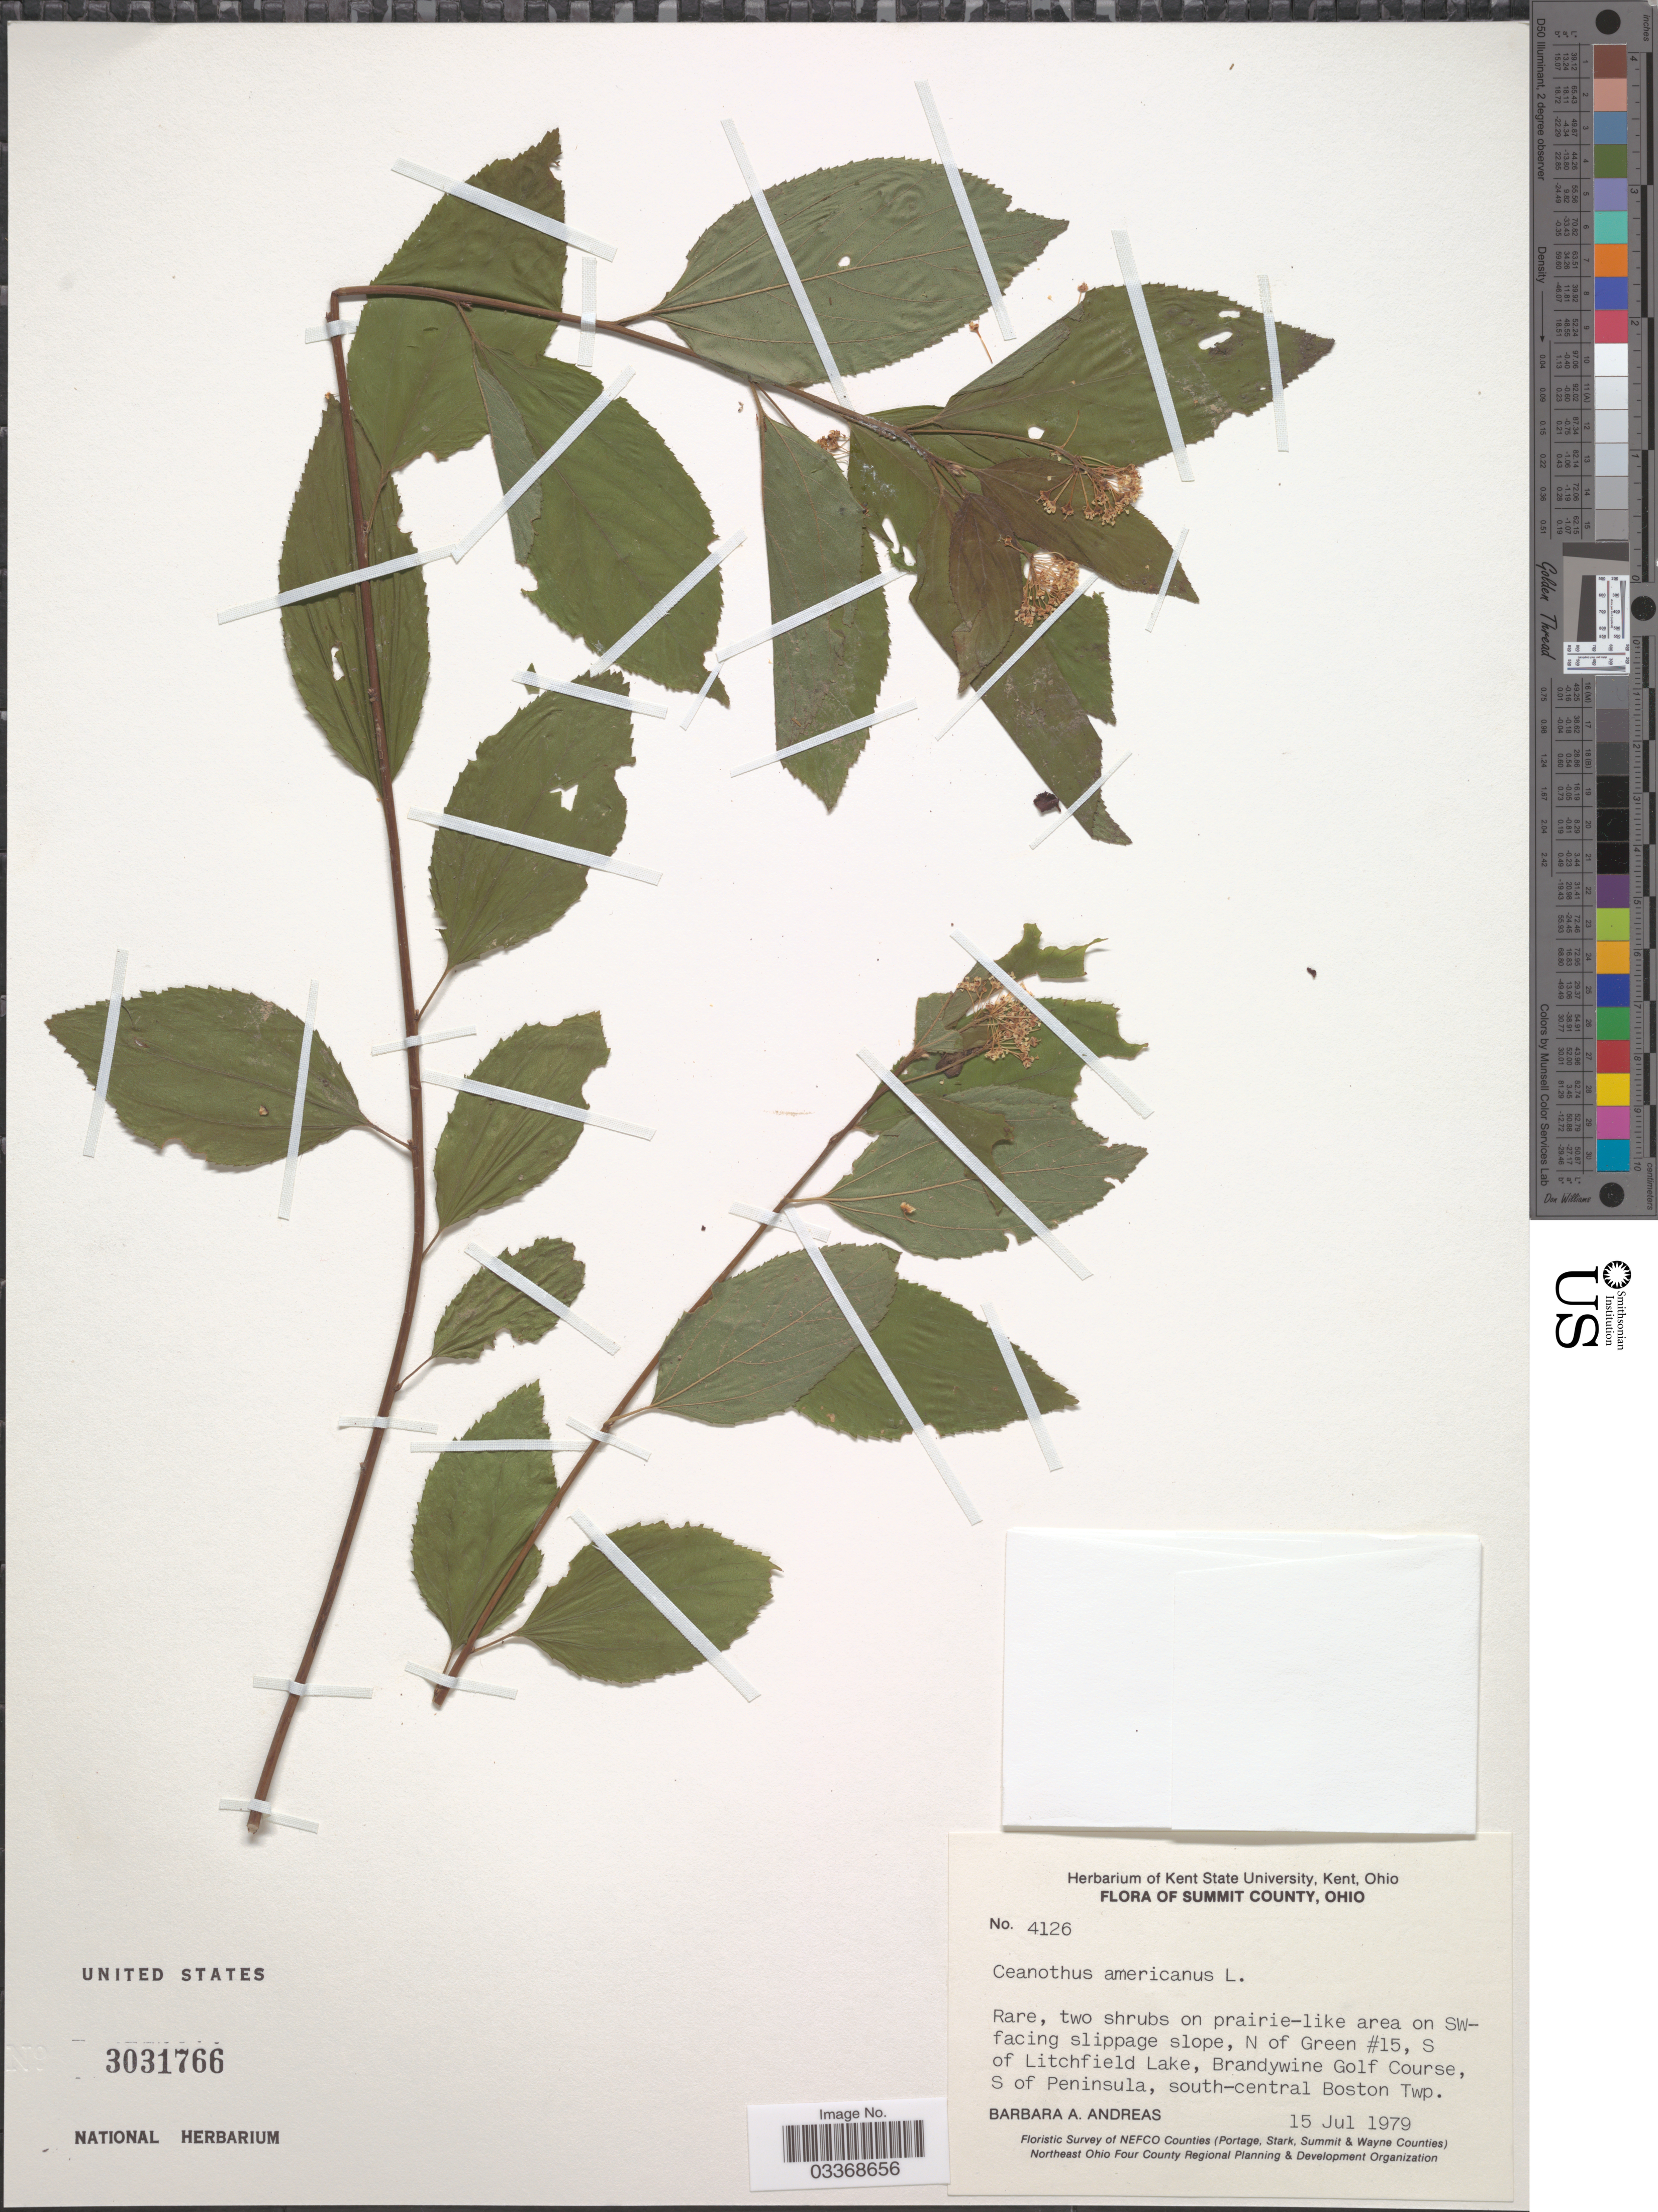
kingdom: Plantae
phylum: Tracheophyta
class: Magnoliopsida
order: Rosales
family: Rhamnaceae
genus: Ceanothus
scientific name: Ceanothus americanus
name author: L.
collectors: B. A. Andreas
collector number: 4126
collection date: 1979-07-15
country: United States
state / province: Ohio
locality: Summit County. On SW-facing slippage slope, N of Green #15, S of Litchfield Lake, Brandywine Golf Course, S of Peninsula, south-central Boston Twp.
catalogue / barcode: US 3031766